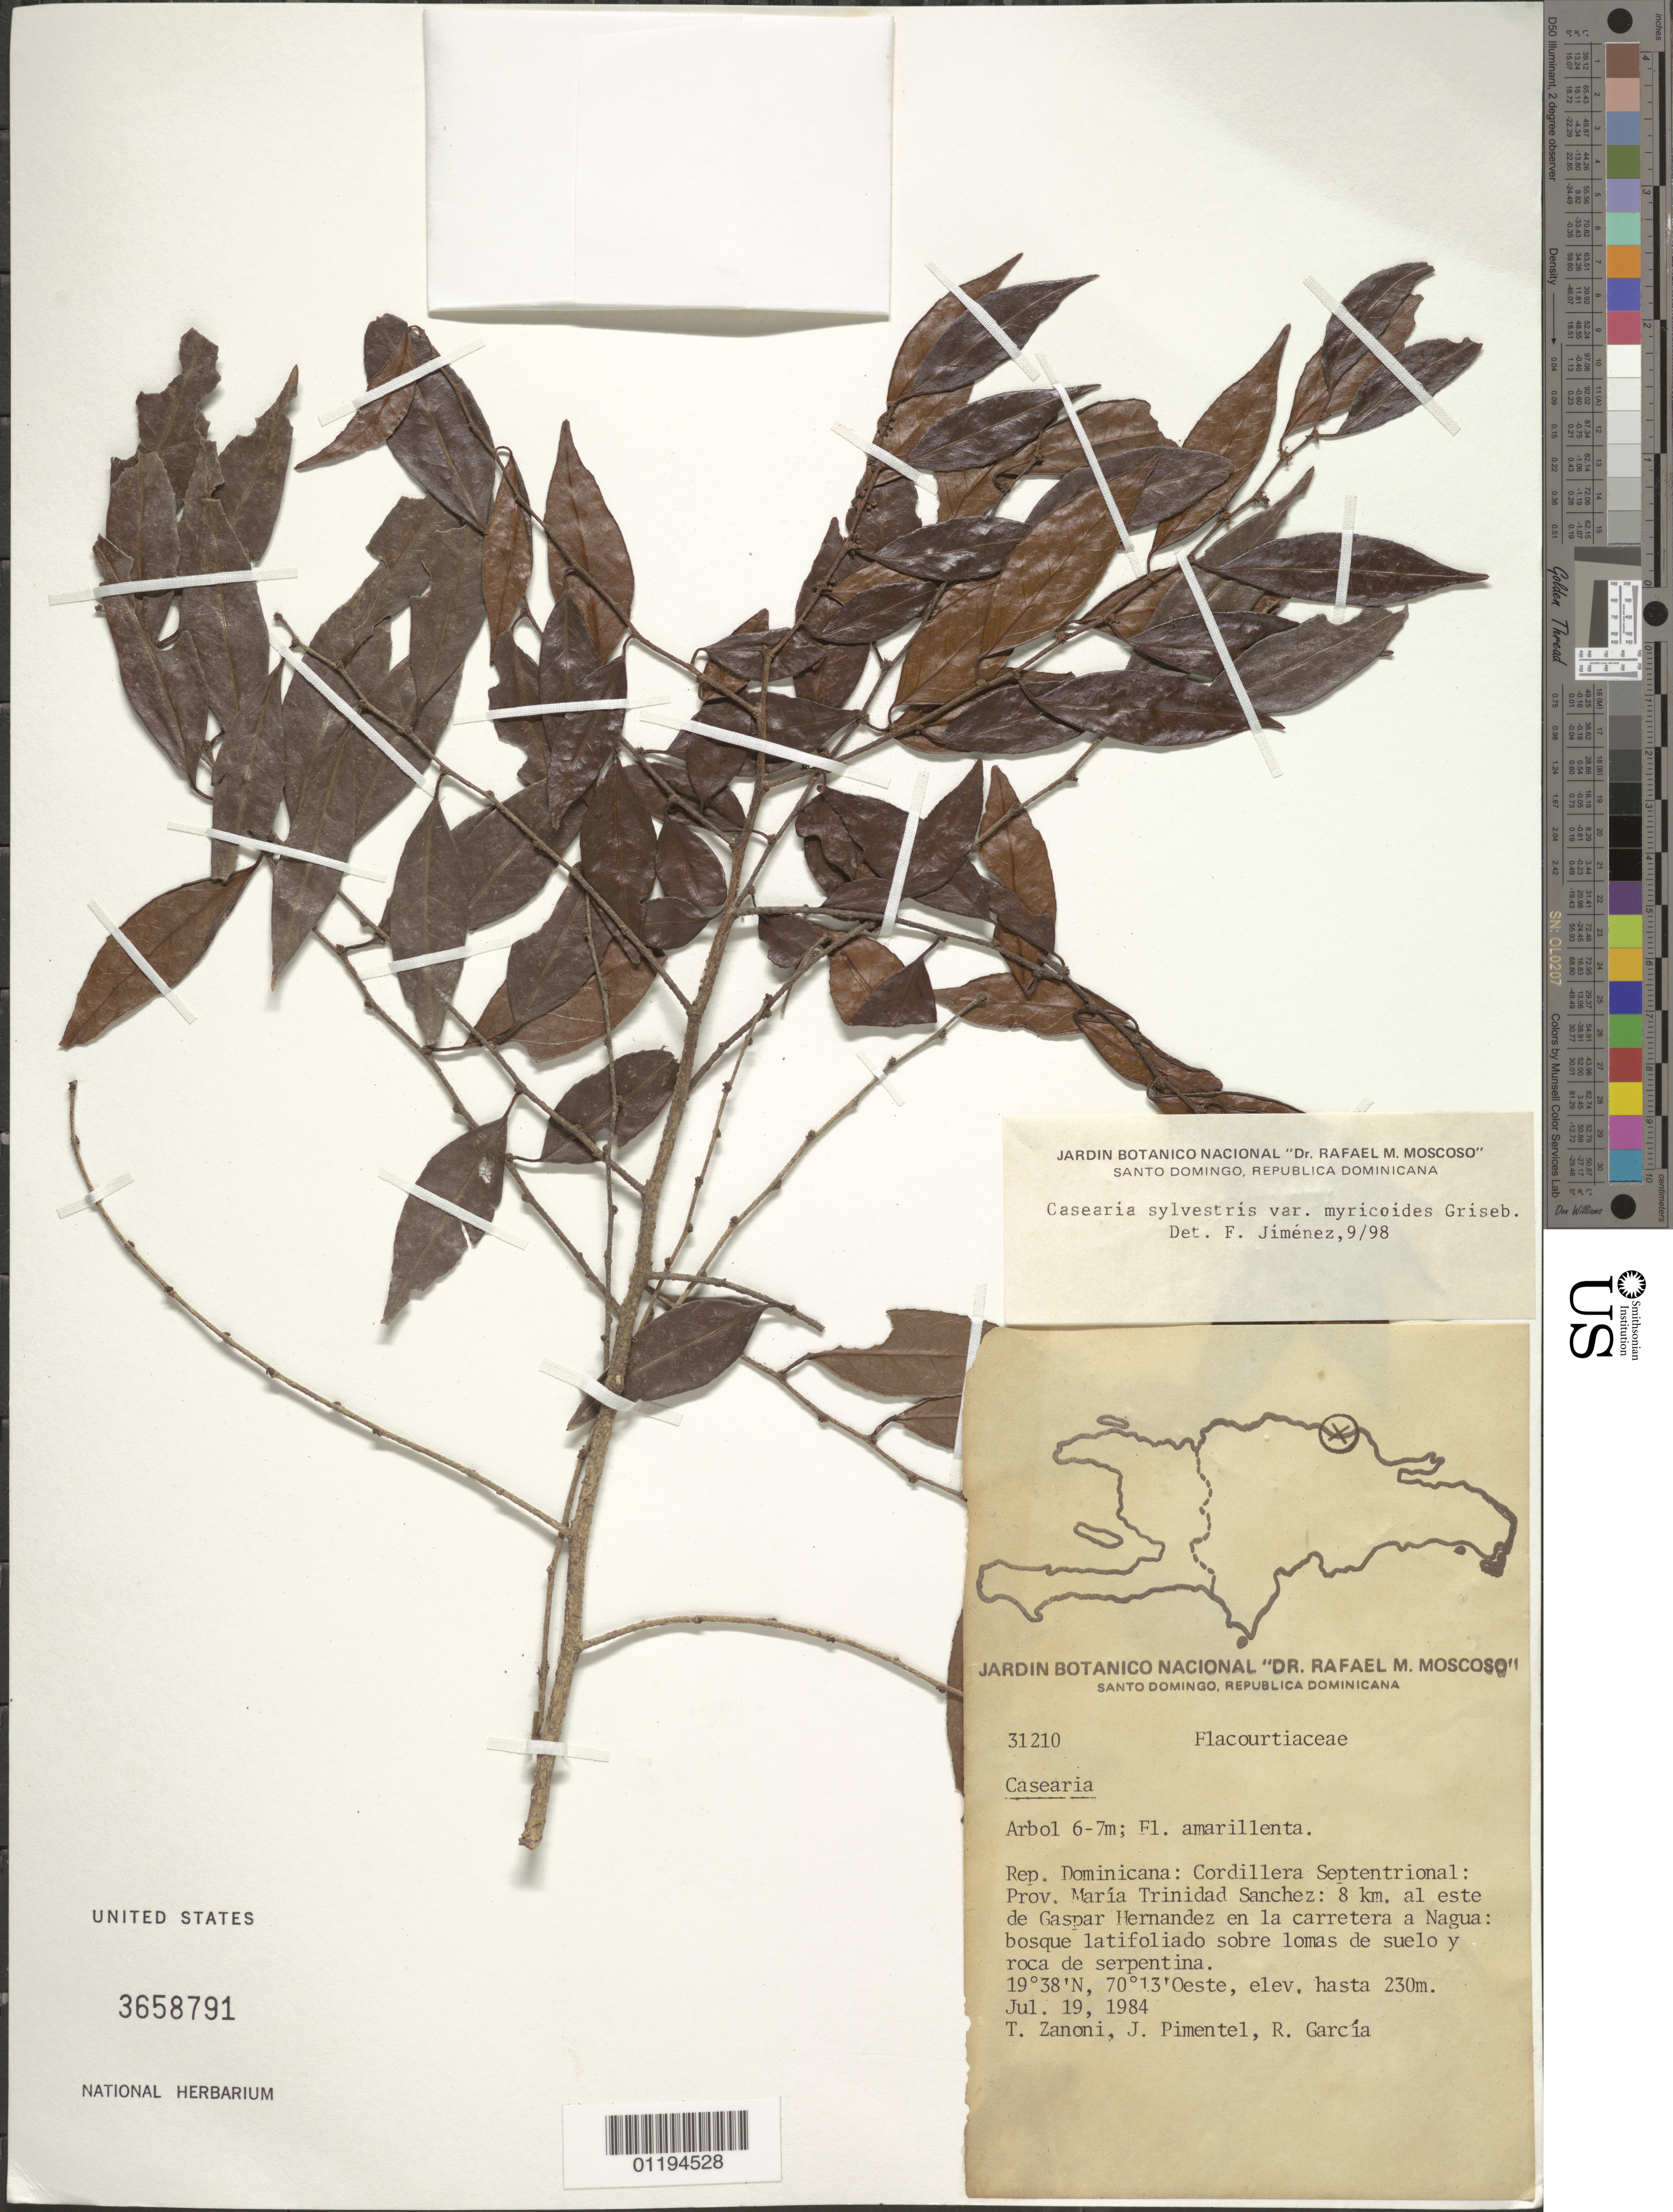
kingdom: Plantae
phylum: Tracheophyta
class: Magnoliopsida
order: Malpighiales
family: Salicaceae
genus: Casearia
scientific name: Casearia sylvestris var. myricoides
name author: Griseb.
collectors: T. A. Zanoni, J. Pimental & R. Garcia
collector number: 31210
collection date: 1984-07-19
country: Dominican Republic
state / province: María Trinidad Sánchez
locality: E of Gasper Hernandez on the road to nagua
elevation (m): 230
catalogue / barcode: US 3658791